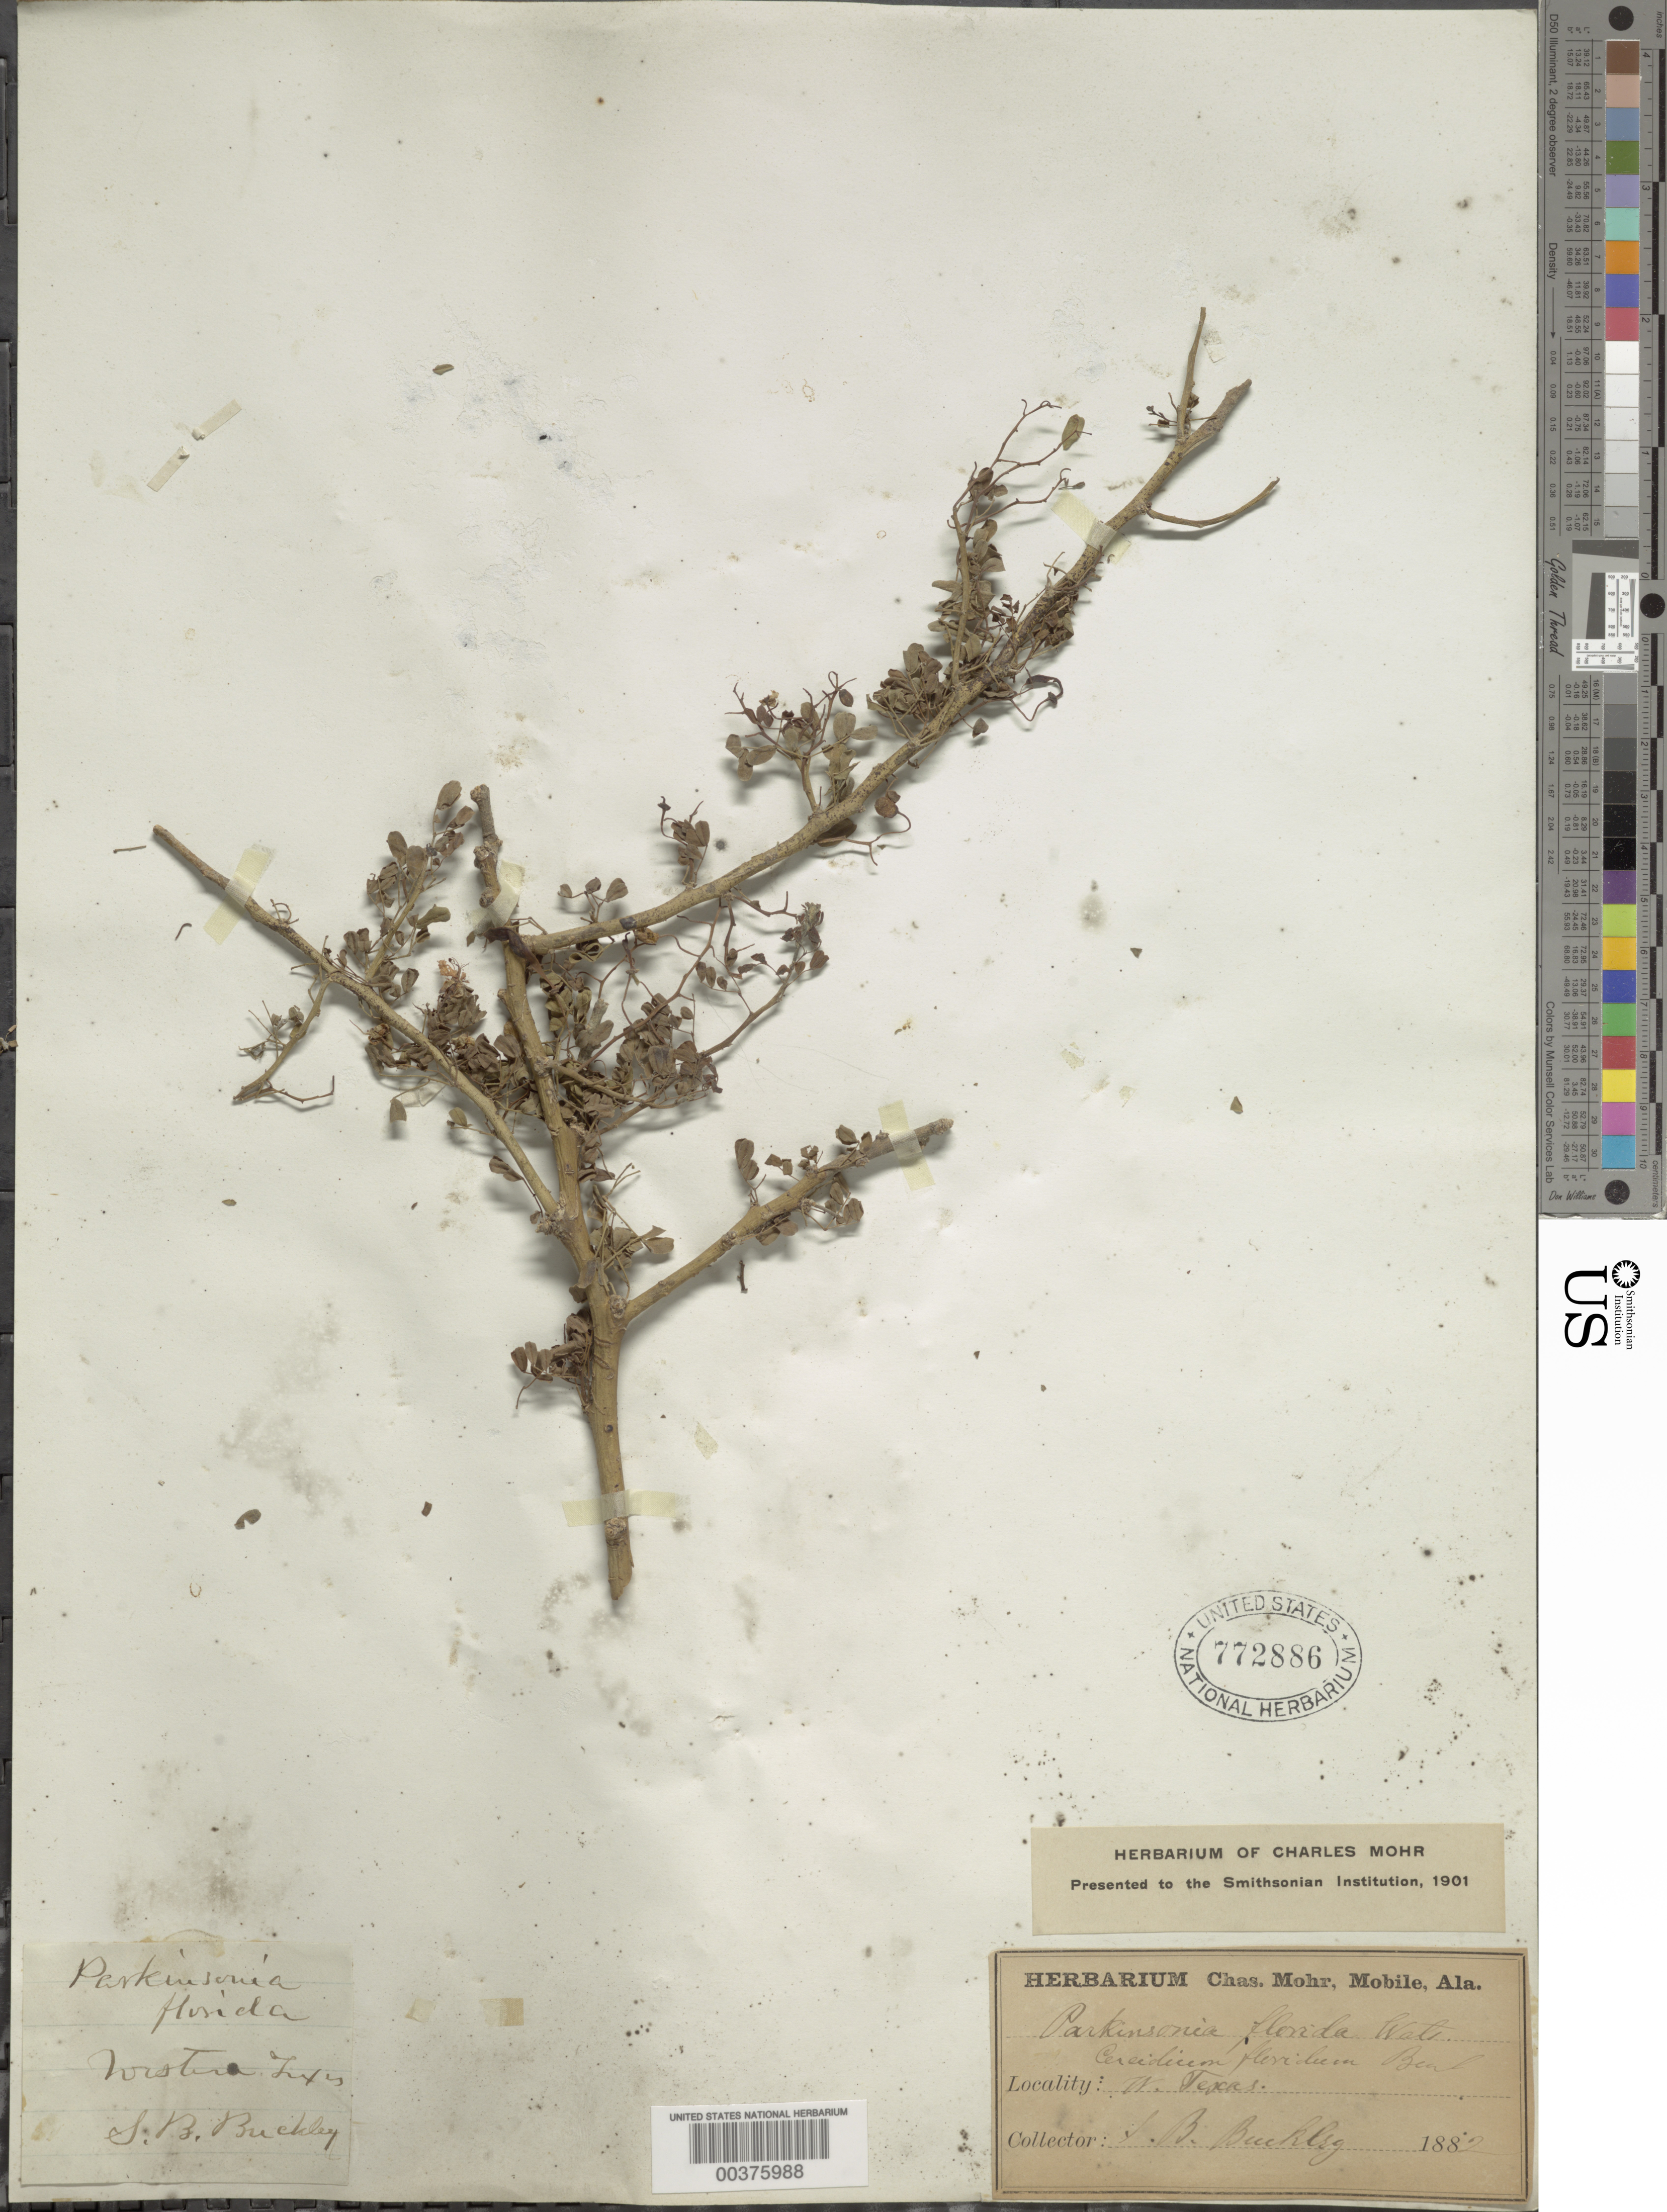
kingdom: Plantae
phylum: Tracheophyta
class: Magnoliopsida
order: Fabales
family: Fabaceae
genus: Parkinsonia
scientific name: Parkinsonia texana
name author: (A. Gray) S. Watson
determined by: Strong, Mark T., (BOT), Smithsonian Institution - National Museum of Natural History (UNITED STATES)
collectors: S. B. Buckley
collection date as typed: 1882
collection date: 1882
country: United States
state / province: Texas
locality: W texas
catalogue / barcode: US 772886